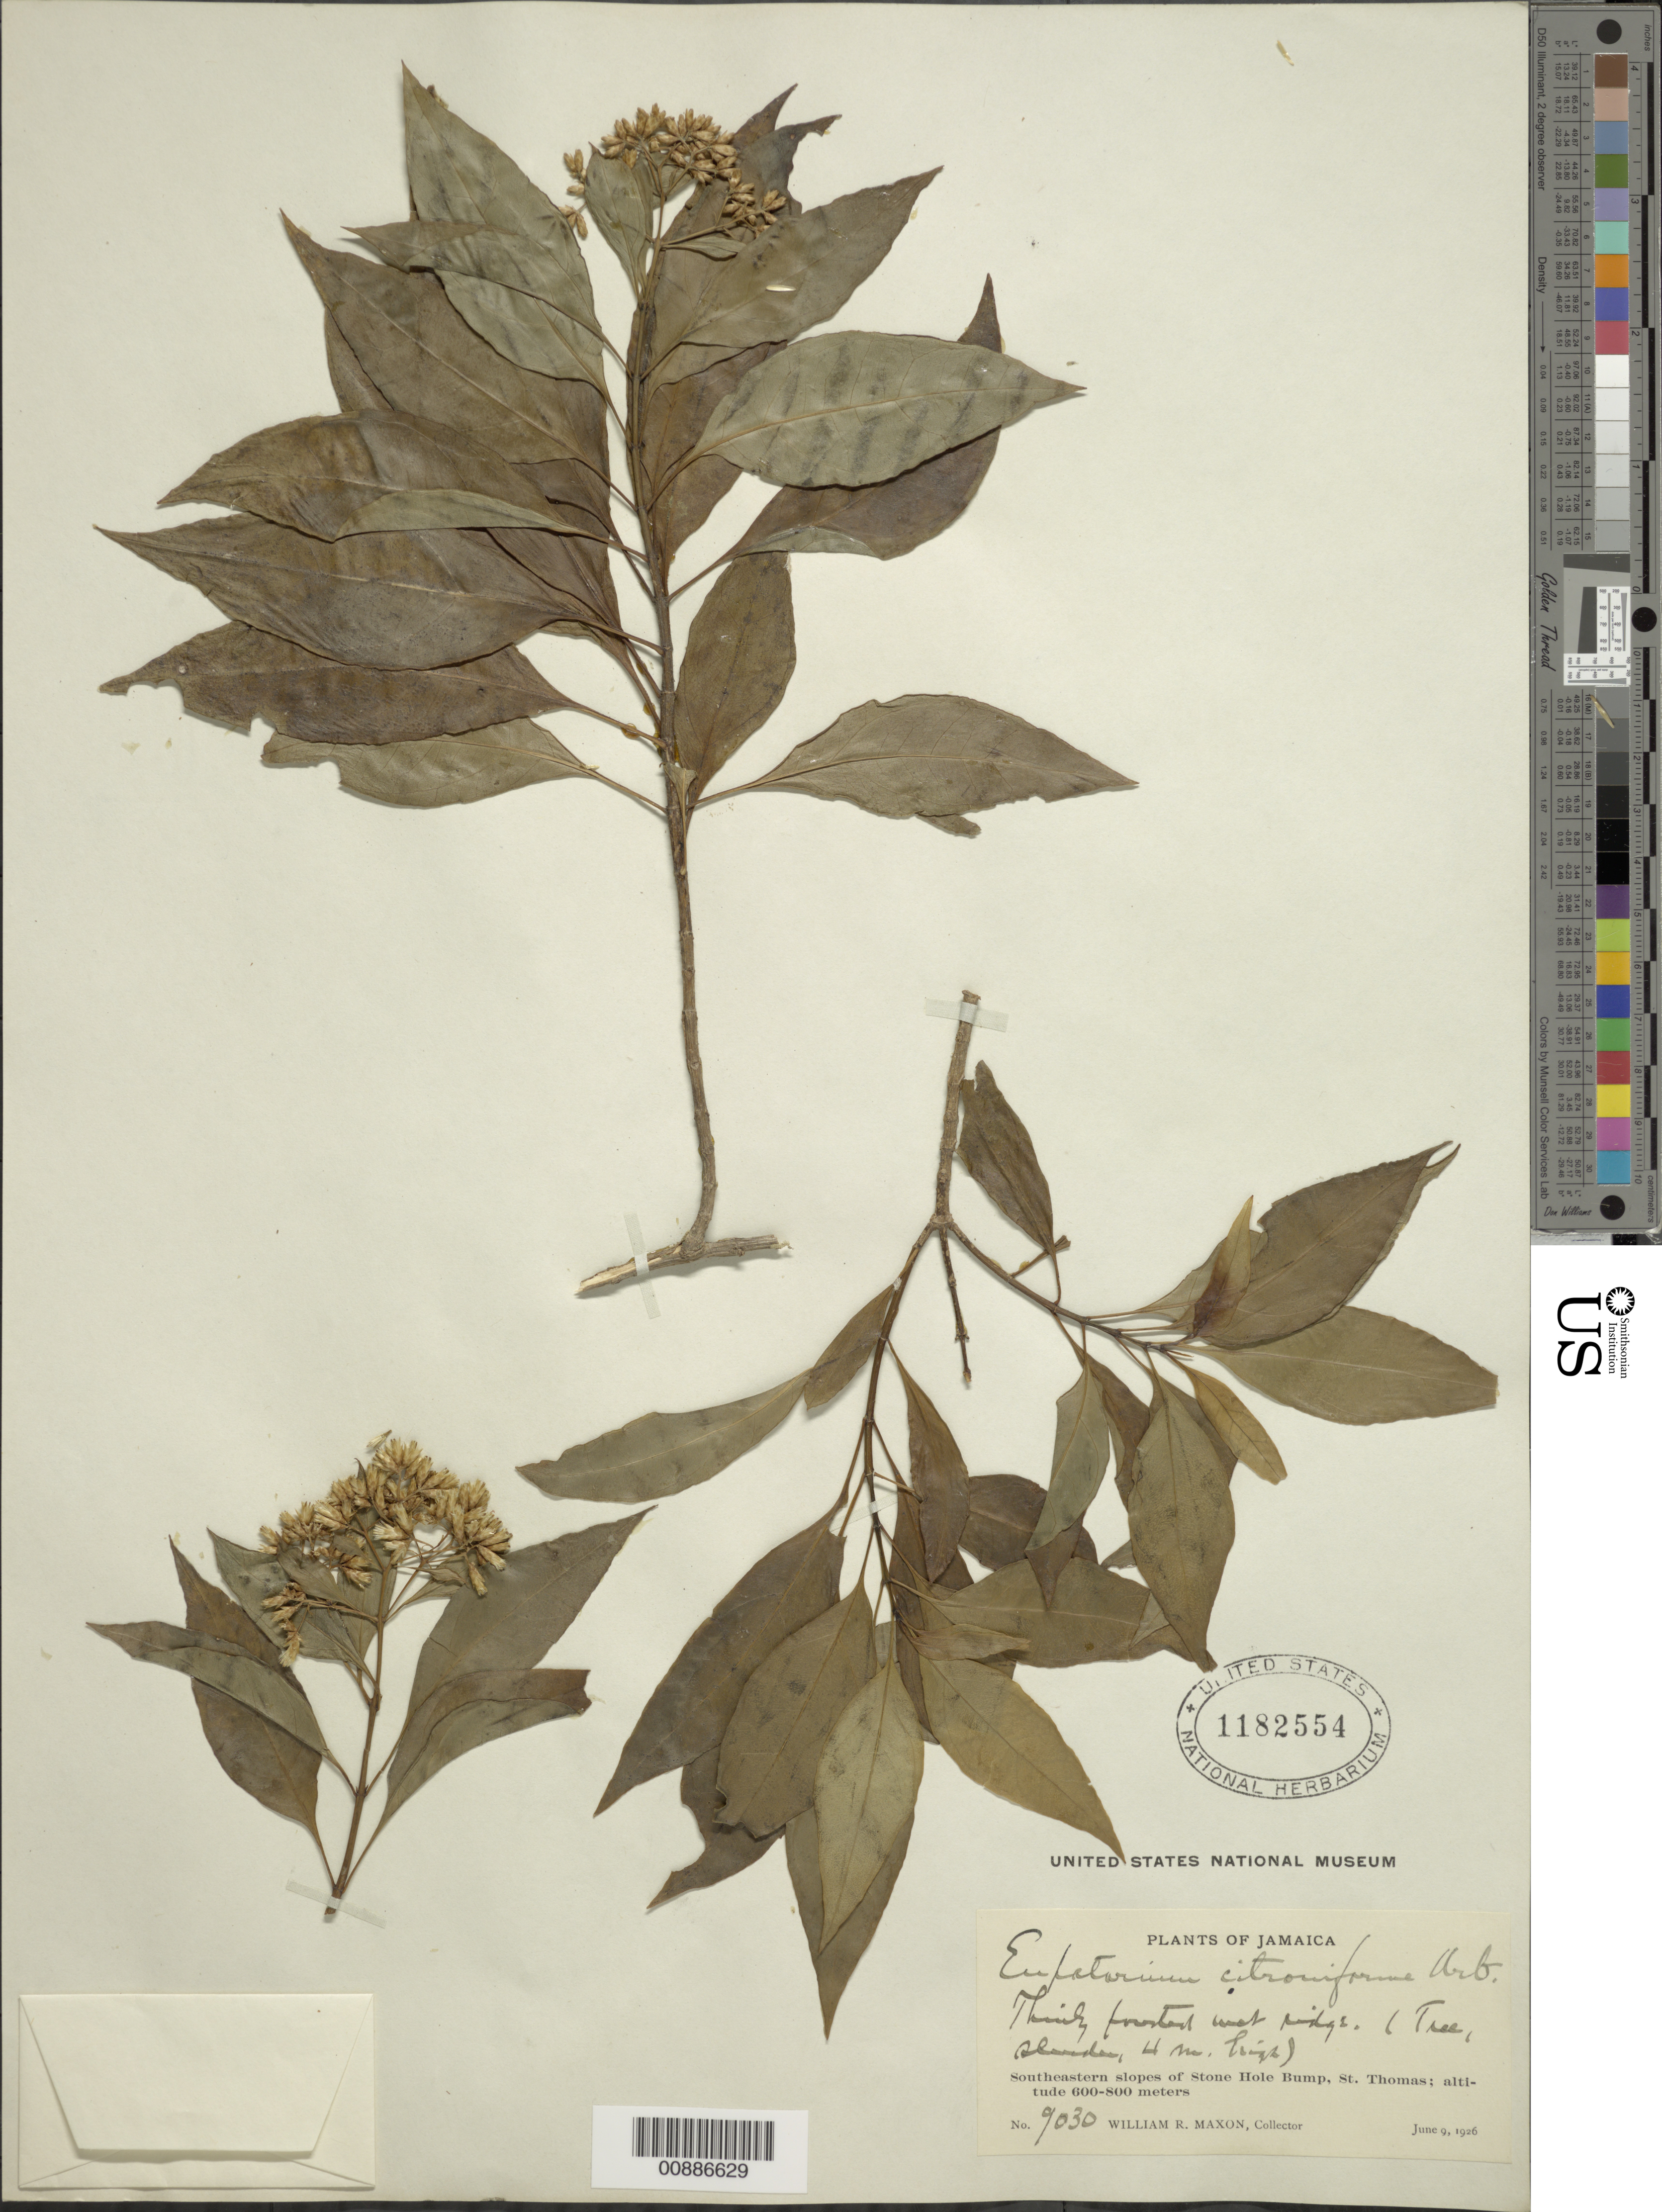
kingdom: Plantae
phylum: Tracheophyta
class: Magnoliopsida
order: Asterales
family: Asteraceae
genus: Urbananthus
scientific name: Urbananthus critoniforme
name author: (Urb.) R.M. King & H. Rob.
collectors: W. R. Maxon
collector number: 9030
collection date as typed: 09 Jun 1926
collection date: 1926-06-09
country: Jamaica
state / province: Saint Thomas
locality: Southeastern slopes of Stone Hole Bump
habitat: Thinly forested west ridge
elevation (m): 600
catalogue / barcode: US 1182554